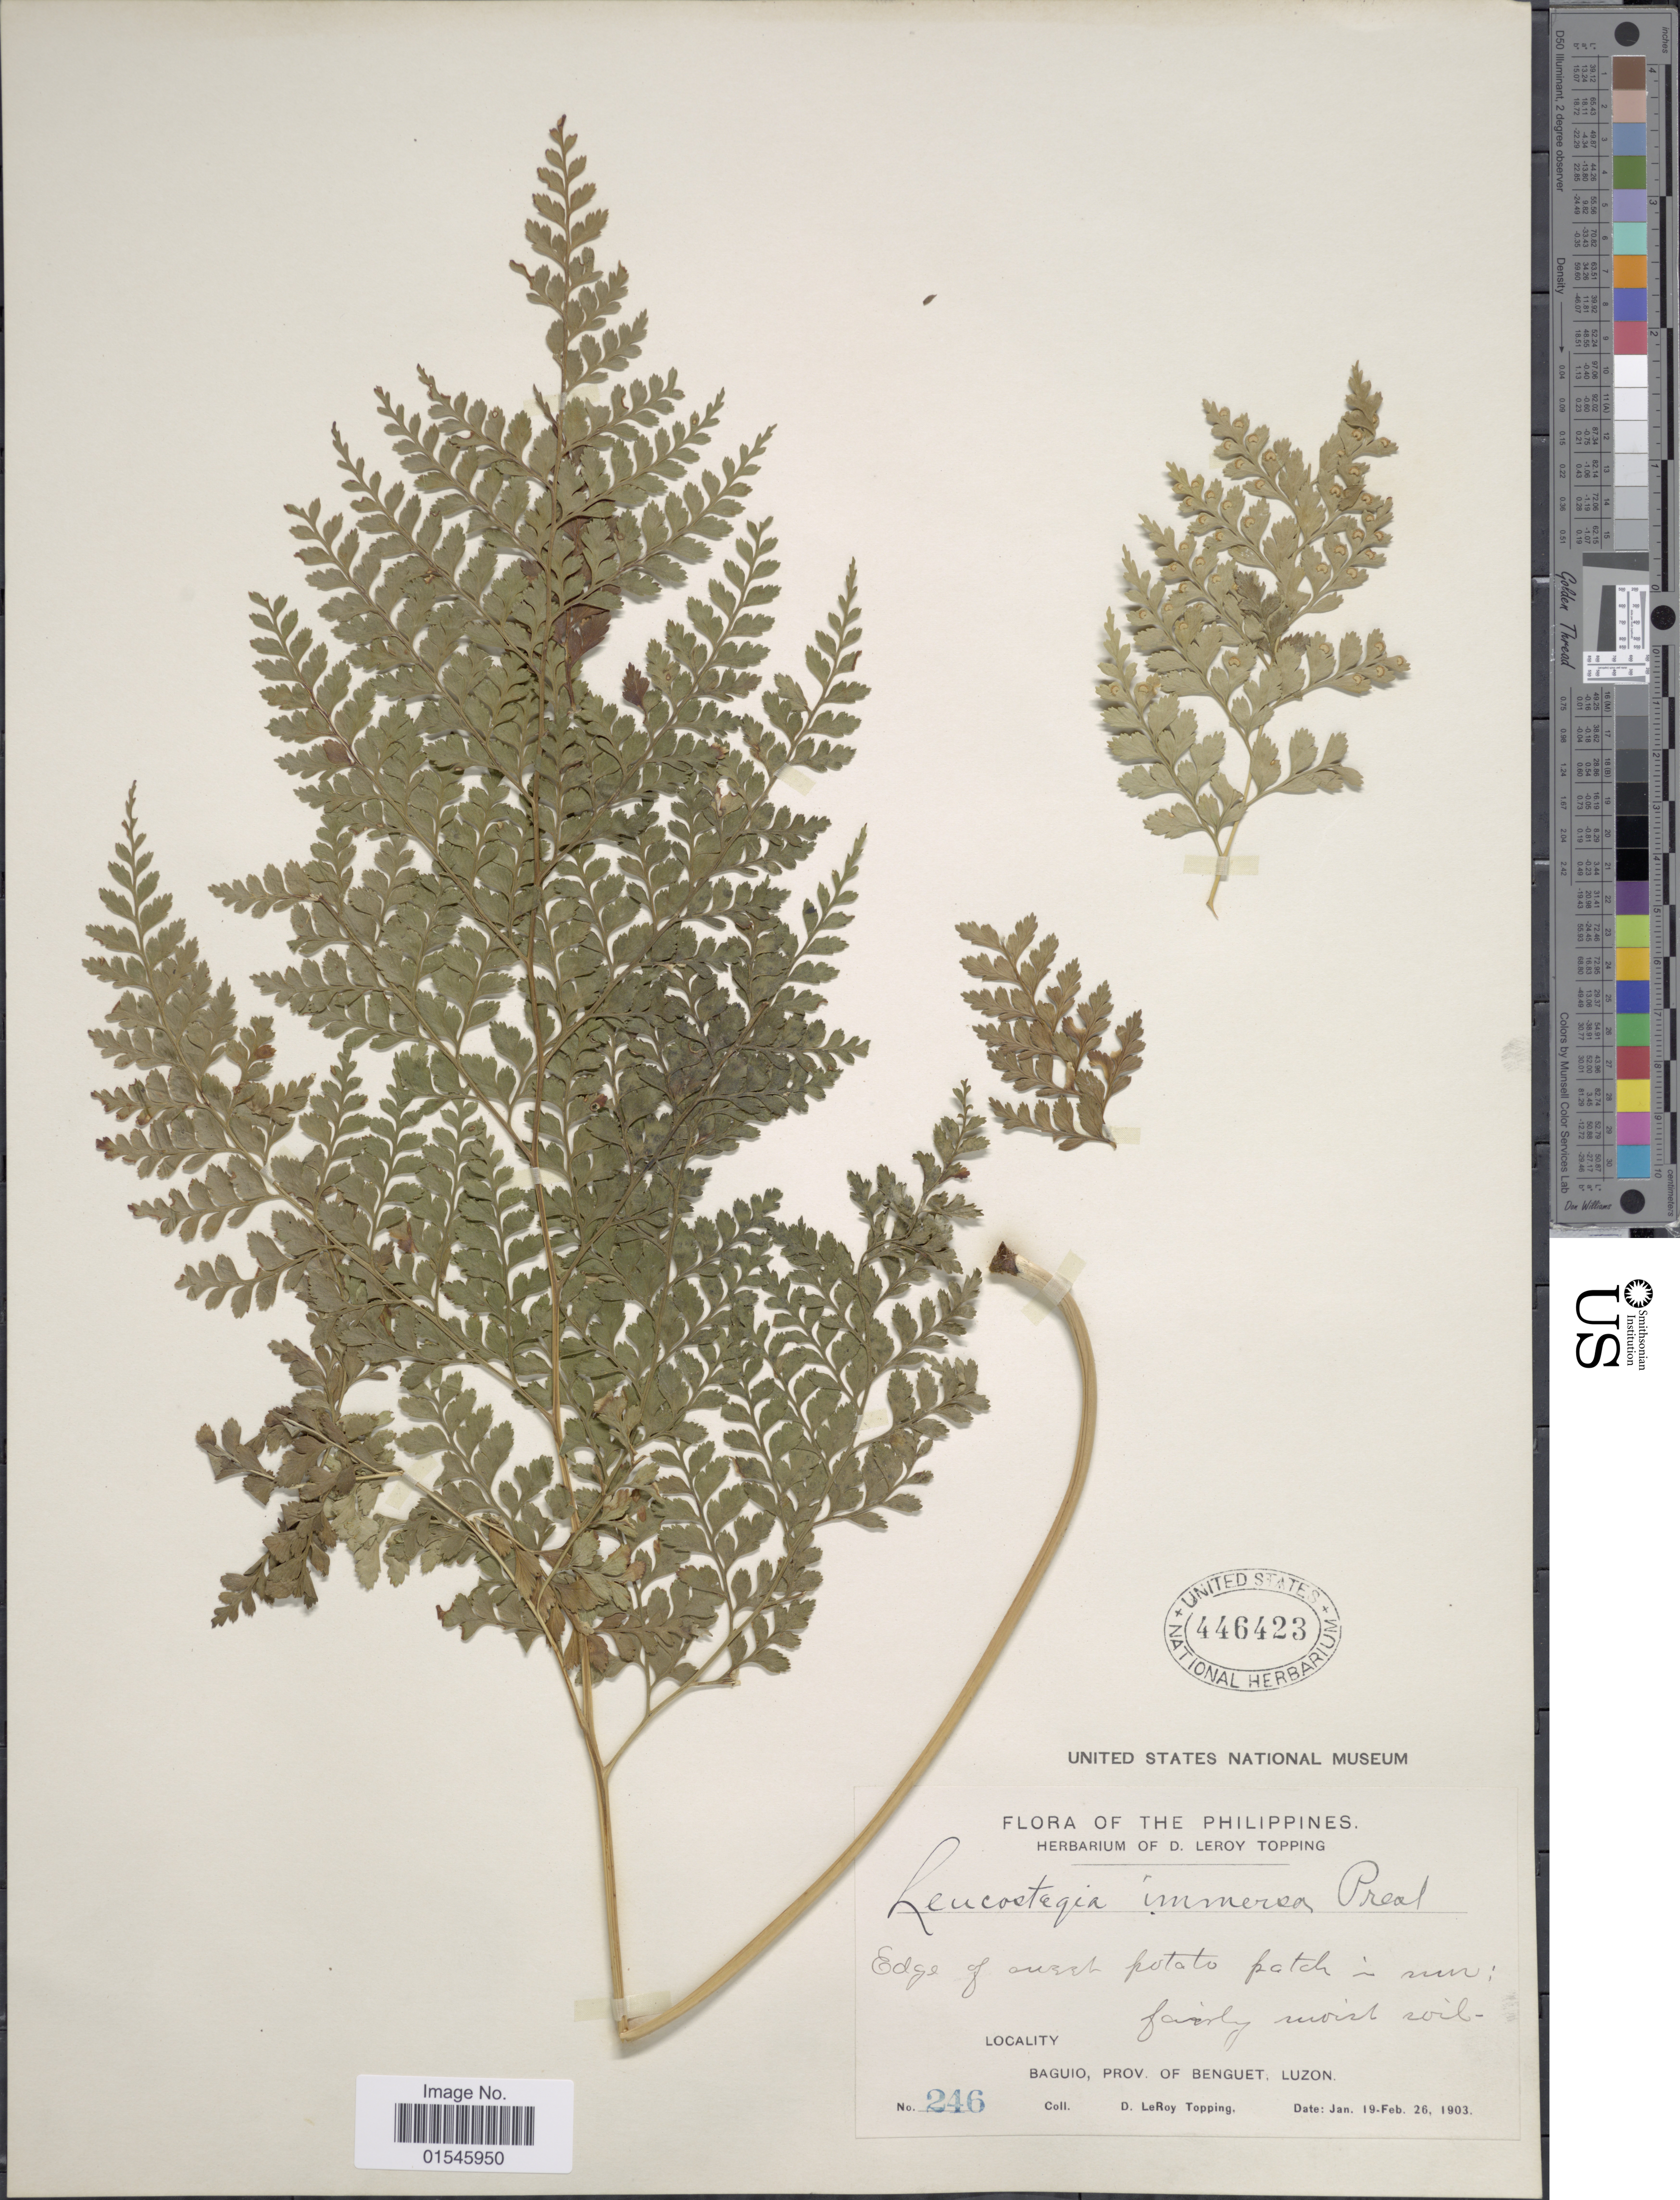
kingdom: Plantae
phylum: Tracheophyta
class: Polypodiopsida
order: Polypodiales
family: Hypodematiaceae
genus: Leucostegia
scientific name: Leucostegia truncata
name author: (D. Don) Fraser-Jenk.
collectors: D. L. Topping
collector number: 246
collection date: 1903-01-19/1903-02-26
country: Philippines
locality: Baguio, Prov. of Benguet, Luzon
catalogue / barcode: US 446423